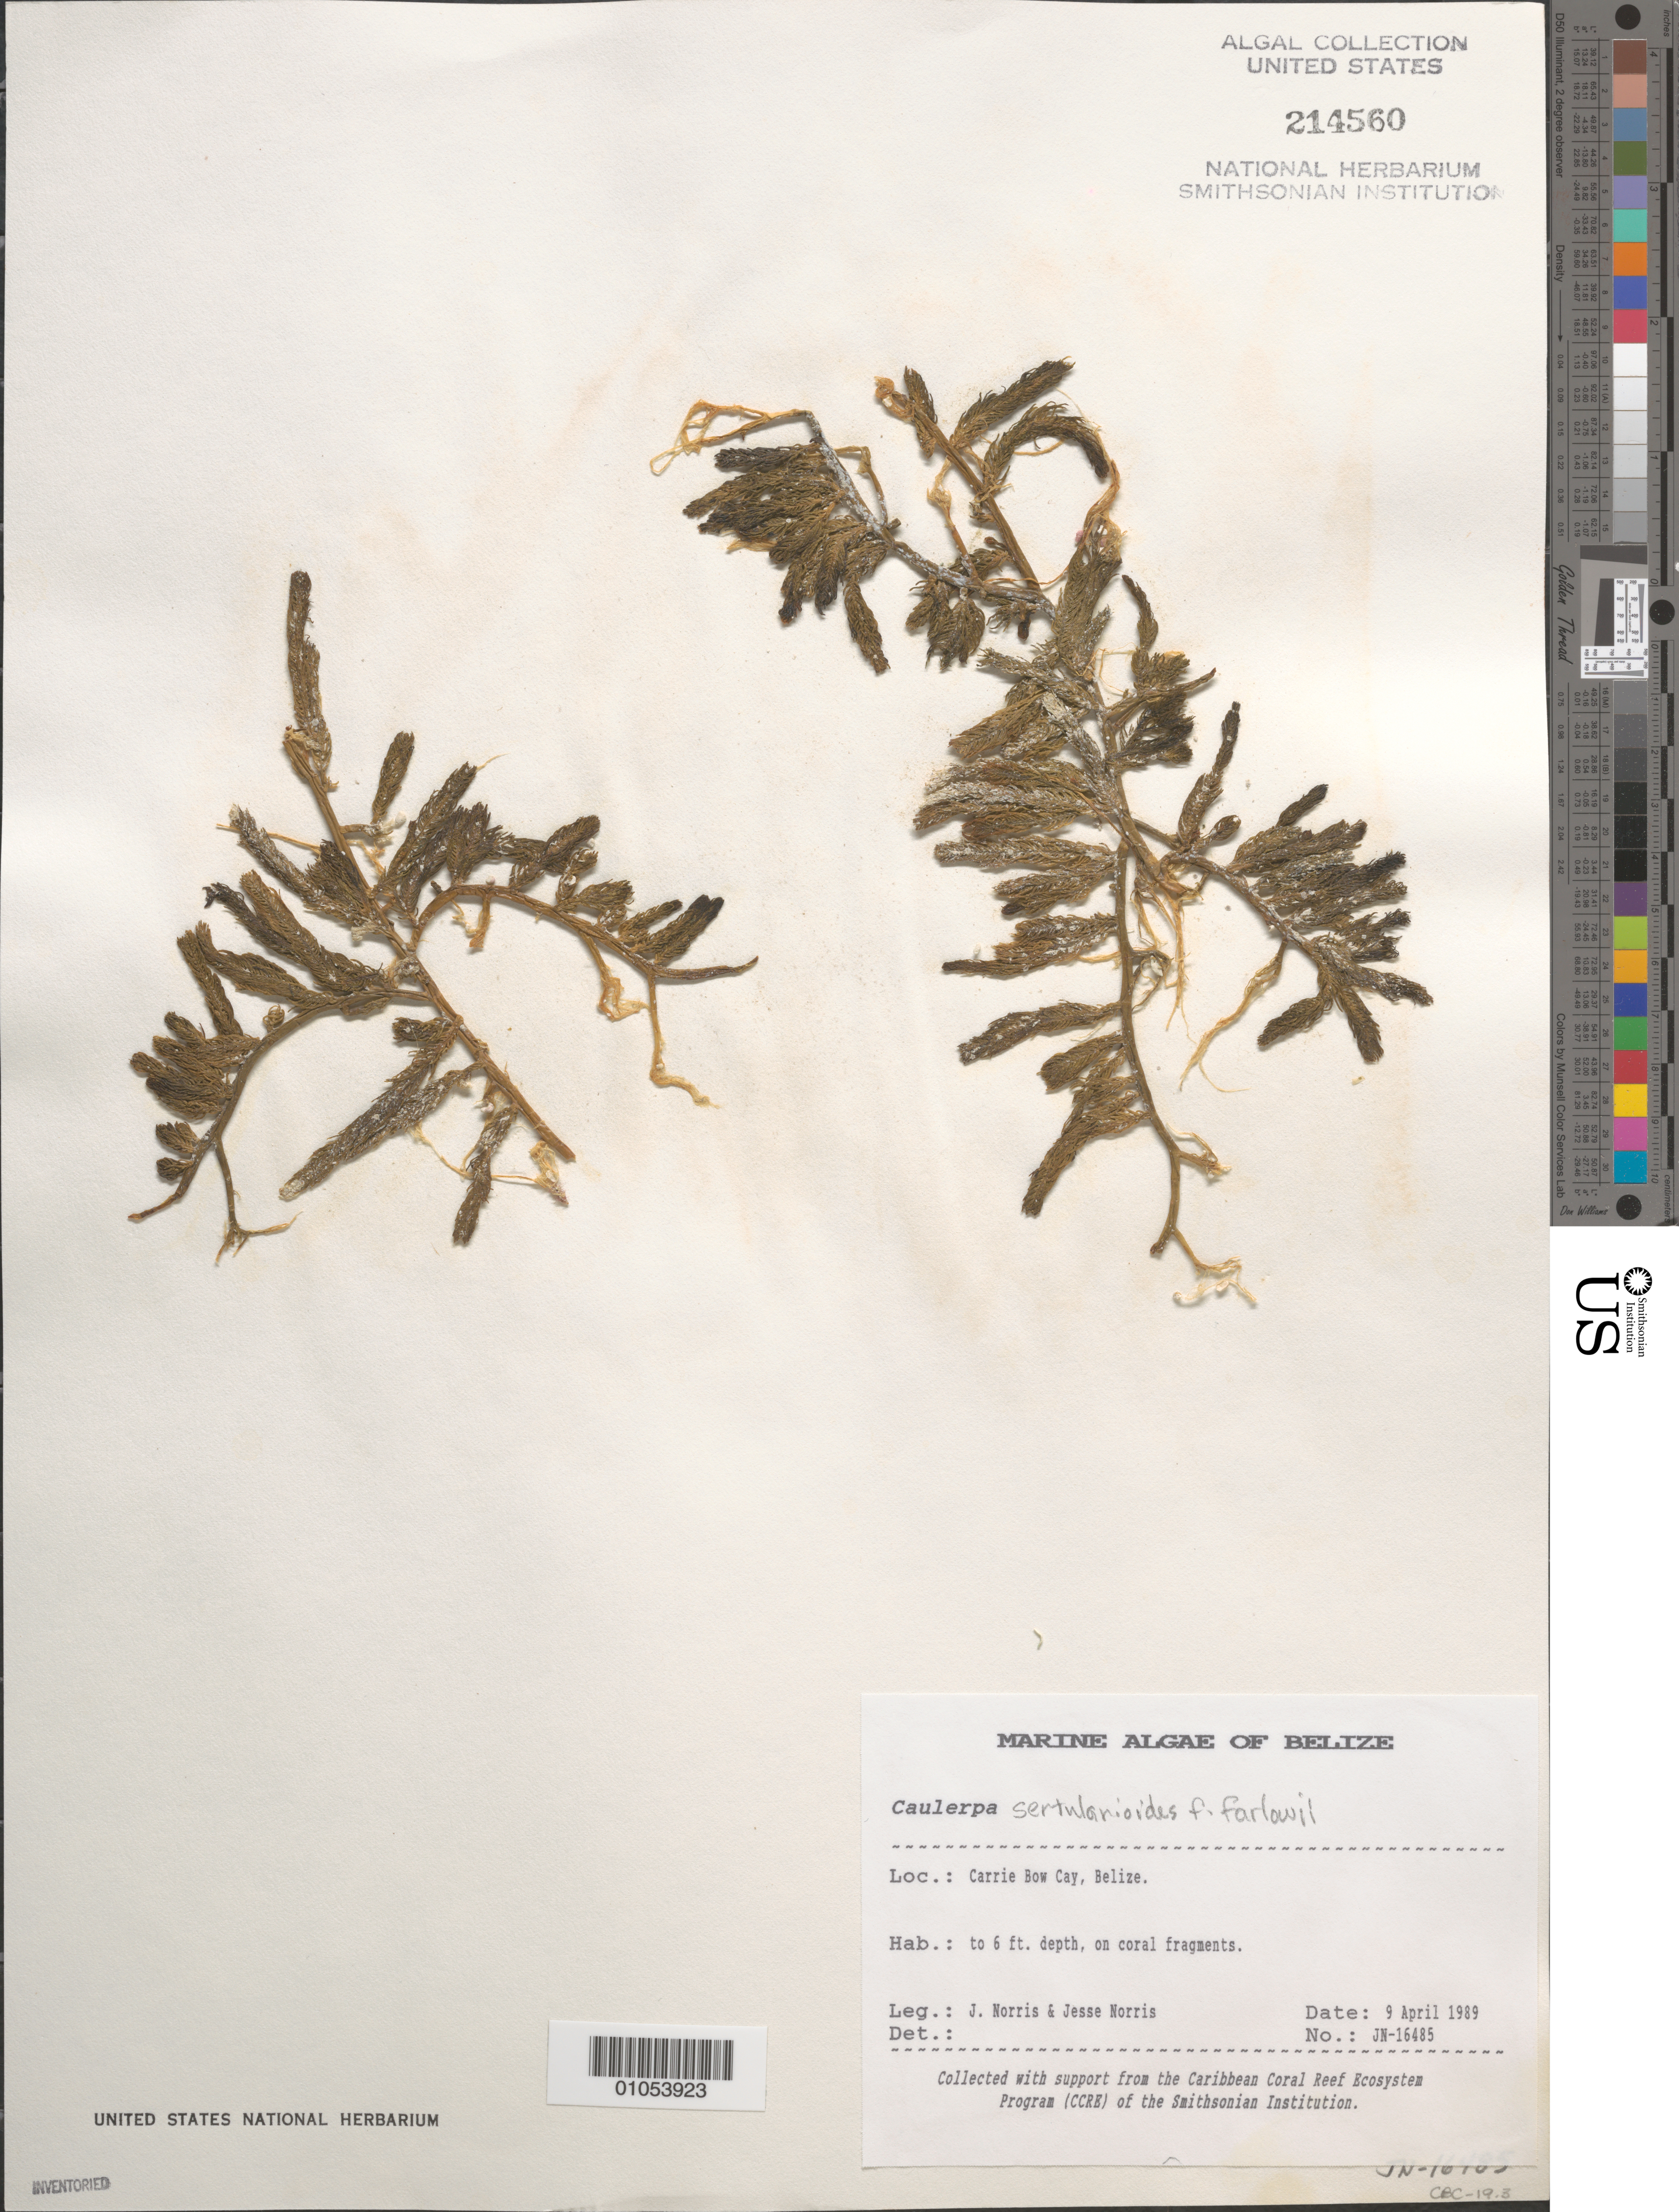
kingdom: Plantae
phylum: Chlorophyta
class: Ulvophyceae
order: Bryopsidales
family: Caulerpaceae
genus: Caulerpa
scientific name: Caulerpa sertularioides f. farlowii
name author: (Weber Bosse) Børgesen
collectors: J. N. Norris & J. A. Norris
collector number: JN-16485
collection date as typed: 09 Apr 1989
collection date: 1989-04-09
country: Belize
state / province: Stann Creek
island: Carrie Bow Cay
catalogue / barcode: US 214560